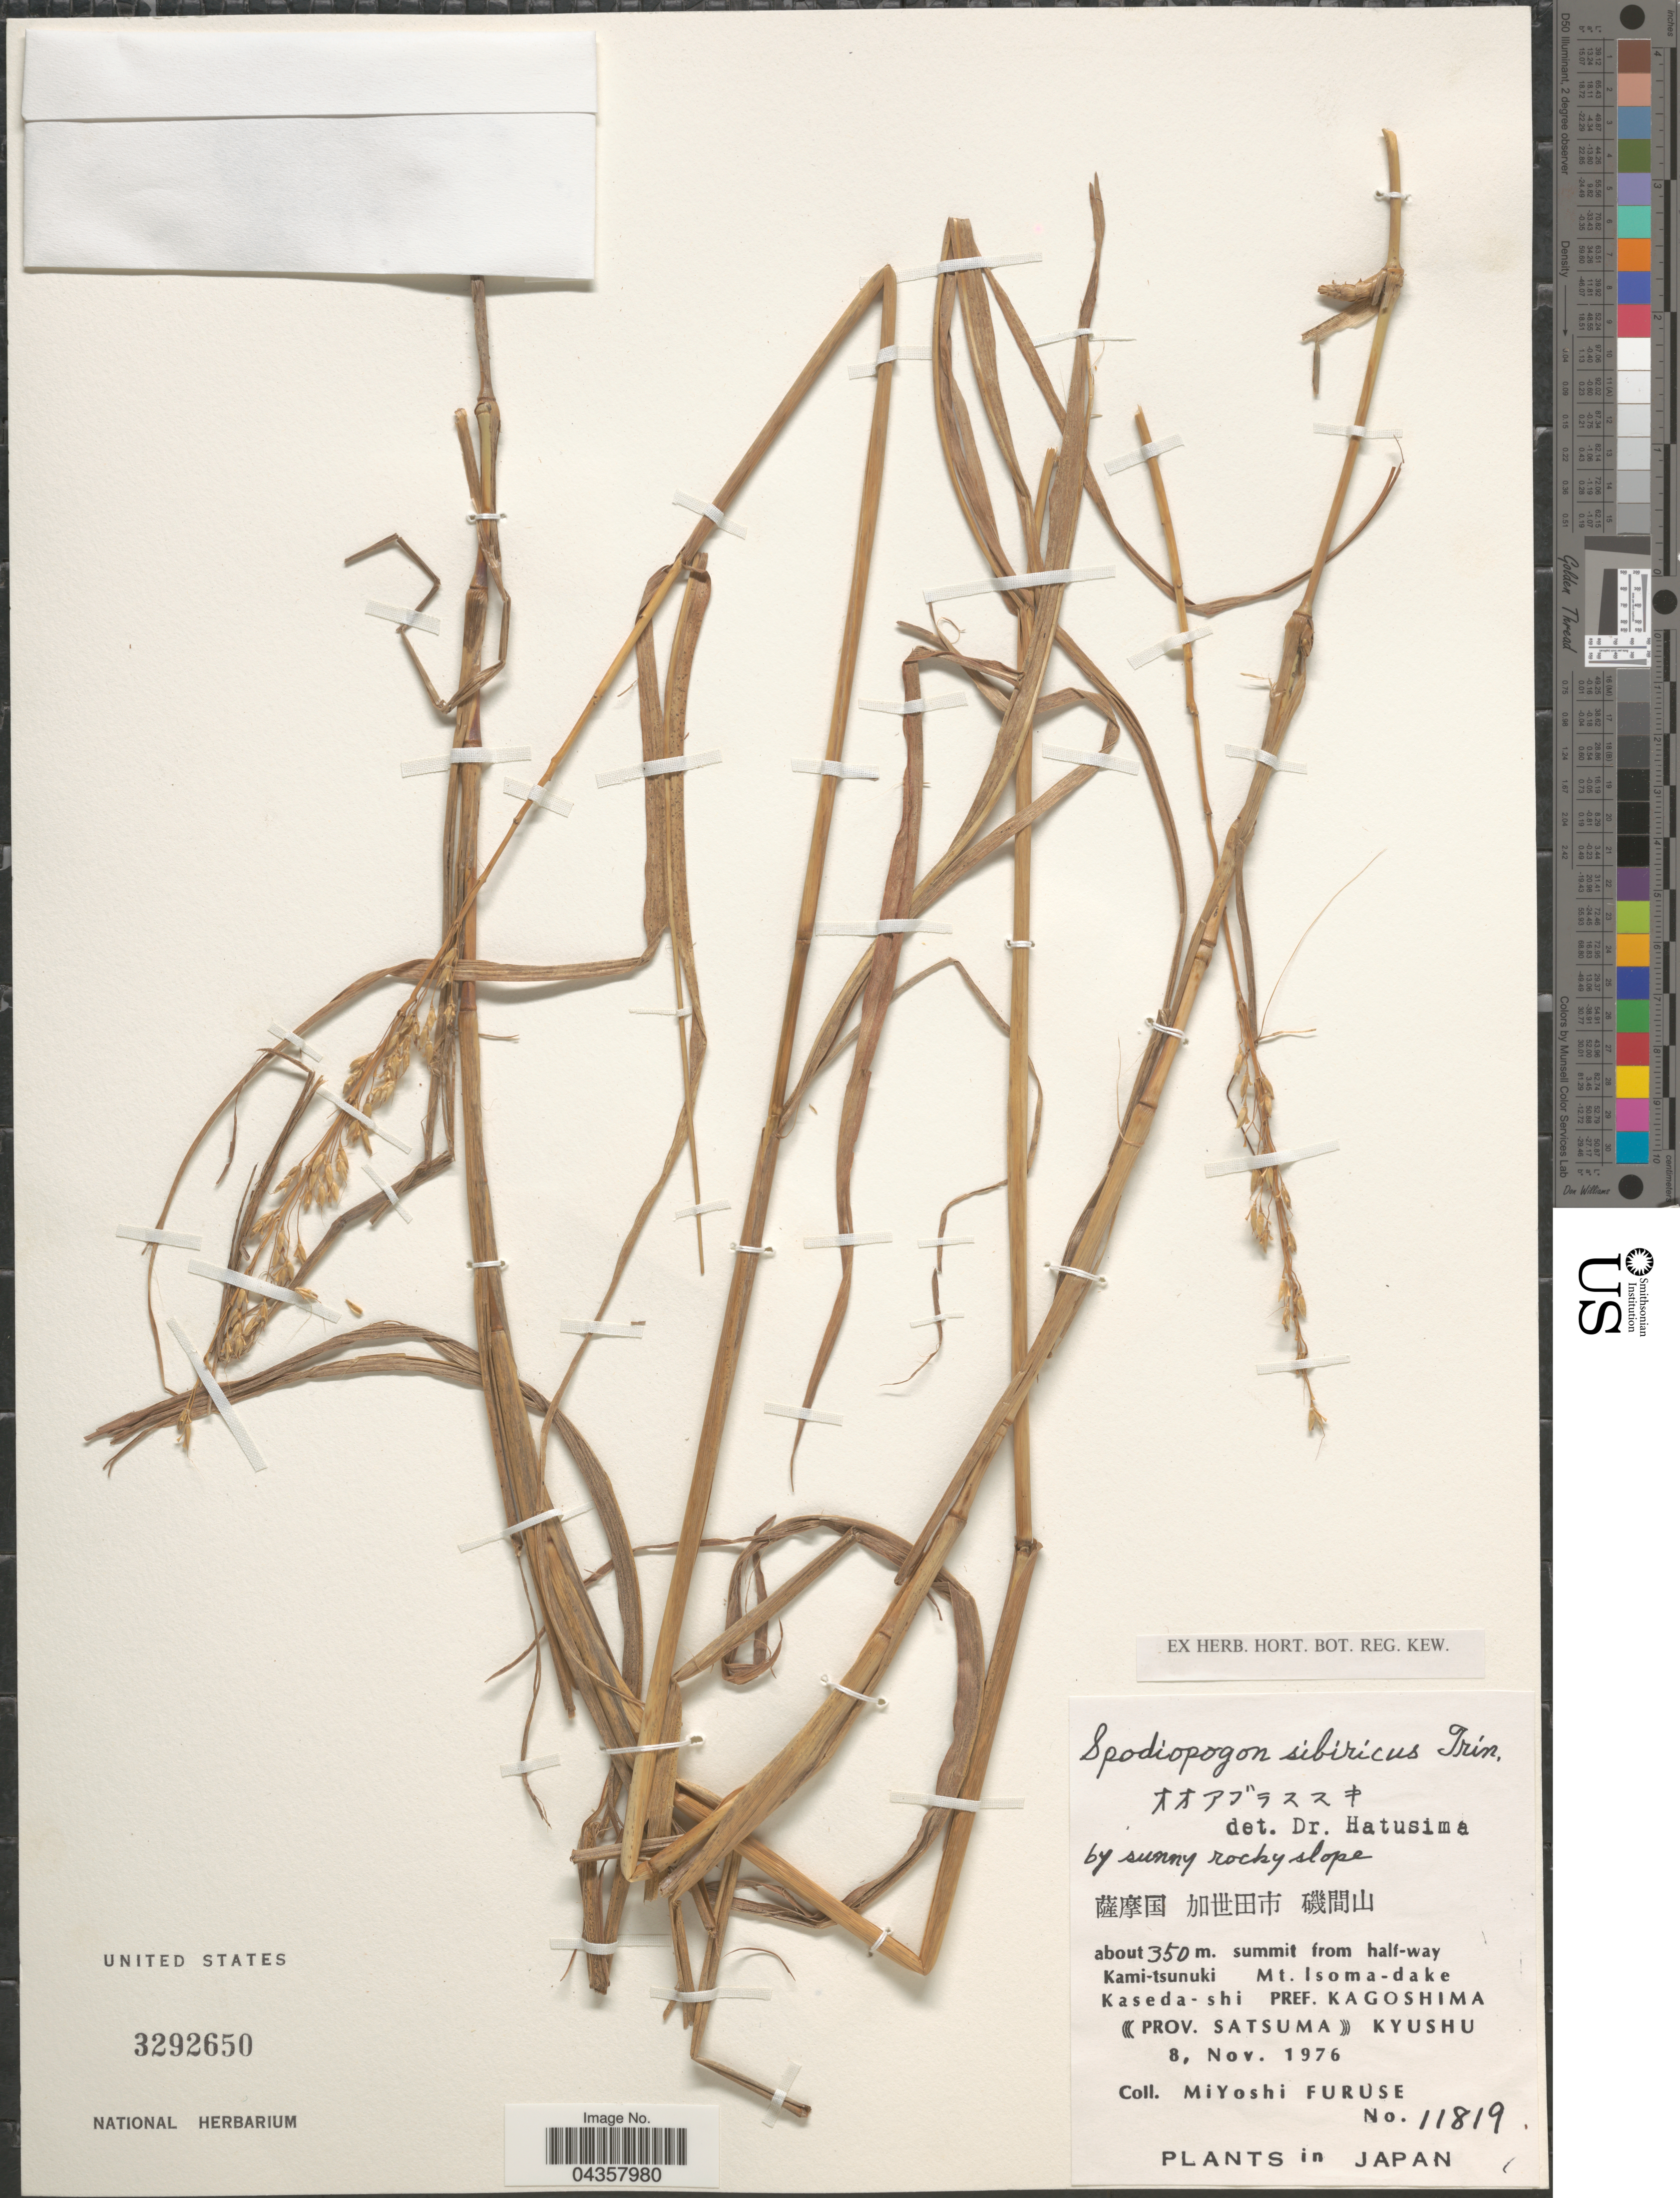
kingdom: Plantae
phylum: Tracheophyta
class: Liliopsida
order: Poales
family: Poaceae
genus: Spodiopogon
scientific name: Spodiopogon sibiricus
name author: Trin.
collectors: M. Furuse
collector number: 11819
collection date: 1976-11-08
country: Japan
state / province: Kagosima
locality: By sunny rocky slope. Summit from half-way Kami-tsunuki Mt. Isoma-dake Kaseda-shi Pref. Kagoshima. (Prov. Satsuma) Kyushu.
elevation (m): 350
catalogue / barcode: US 3292650